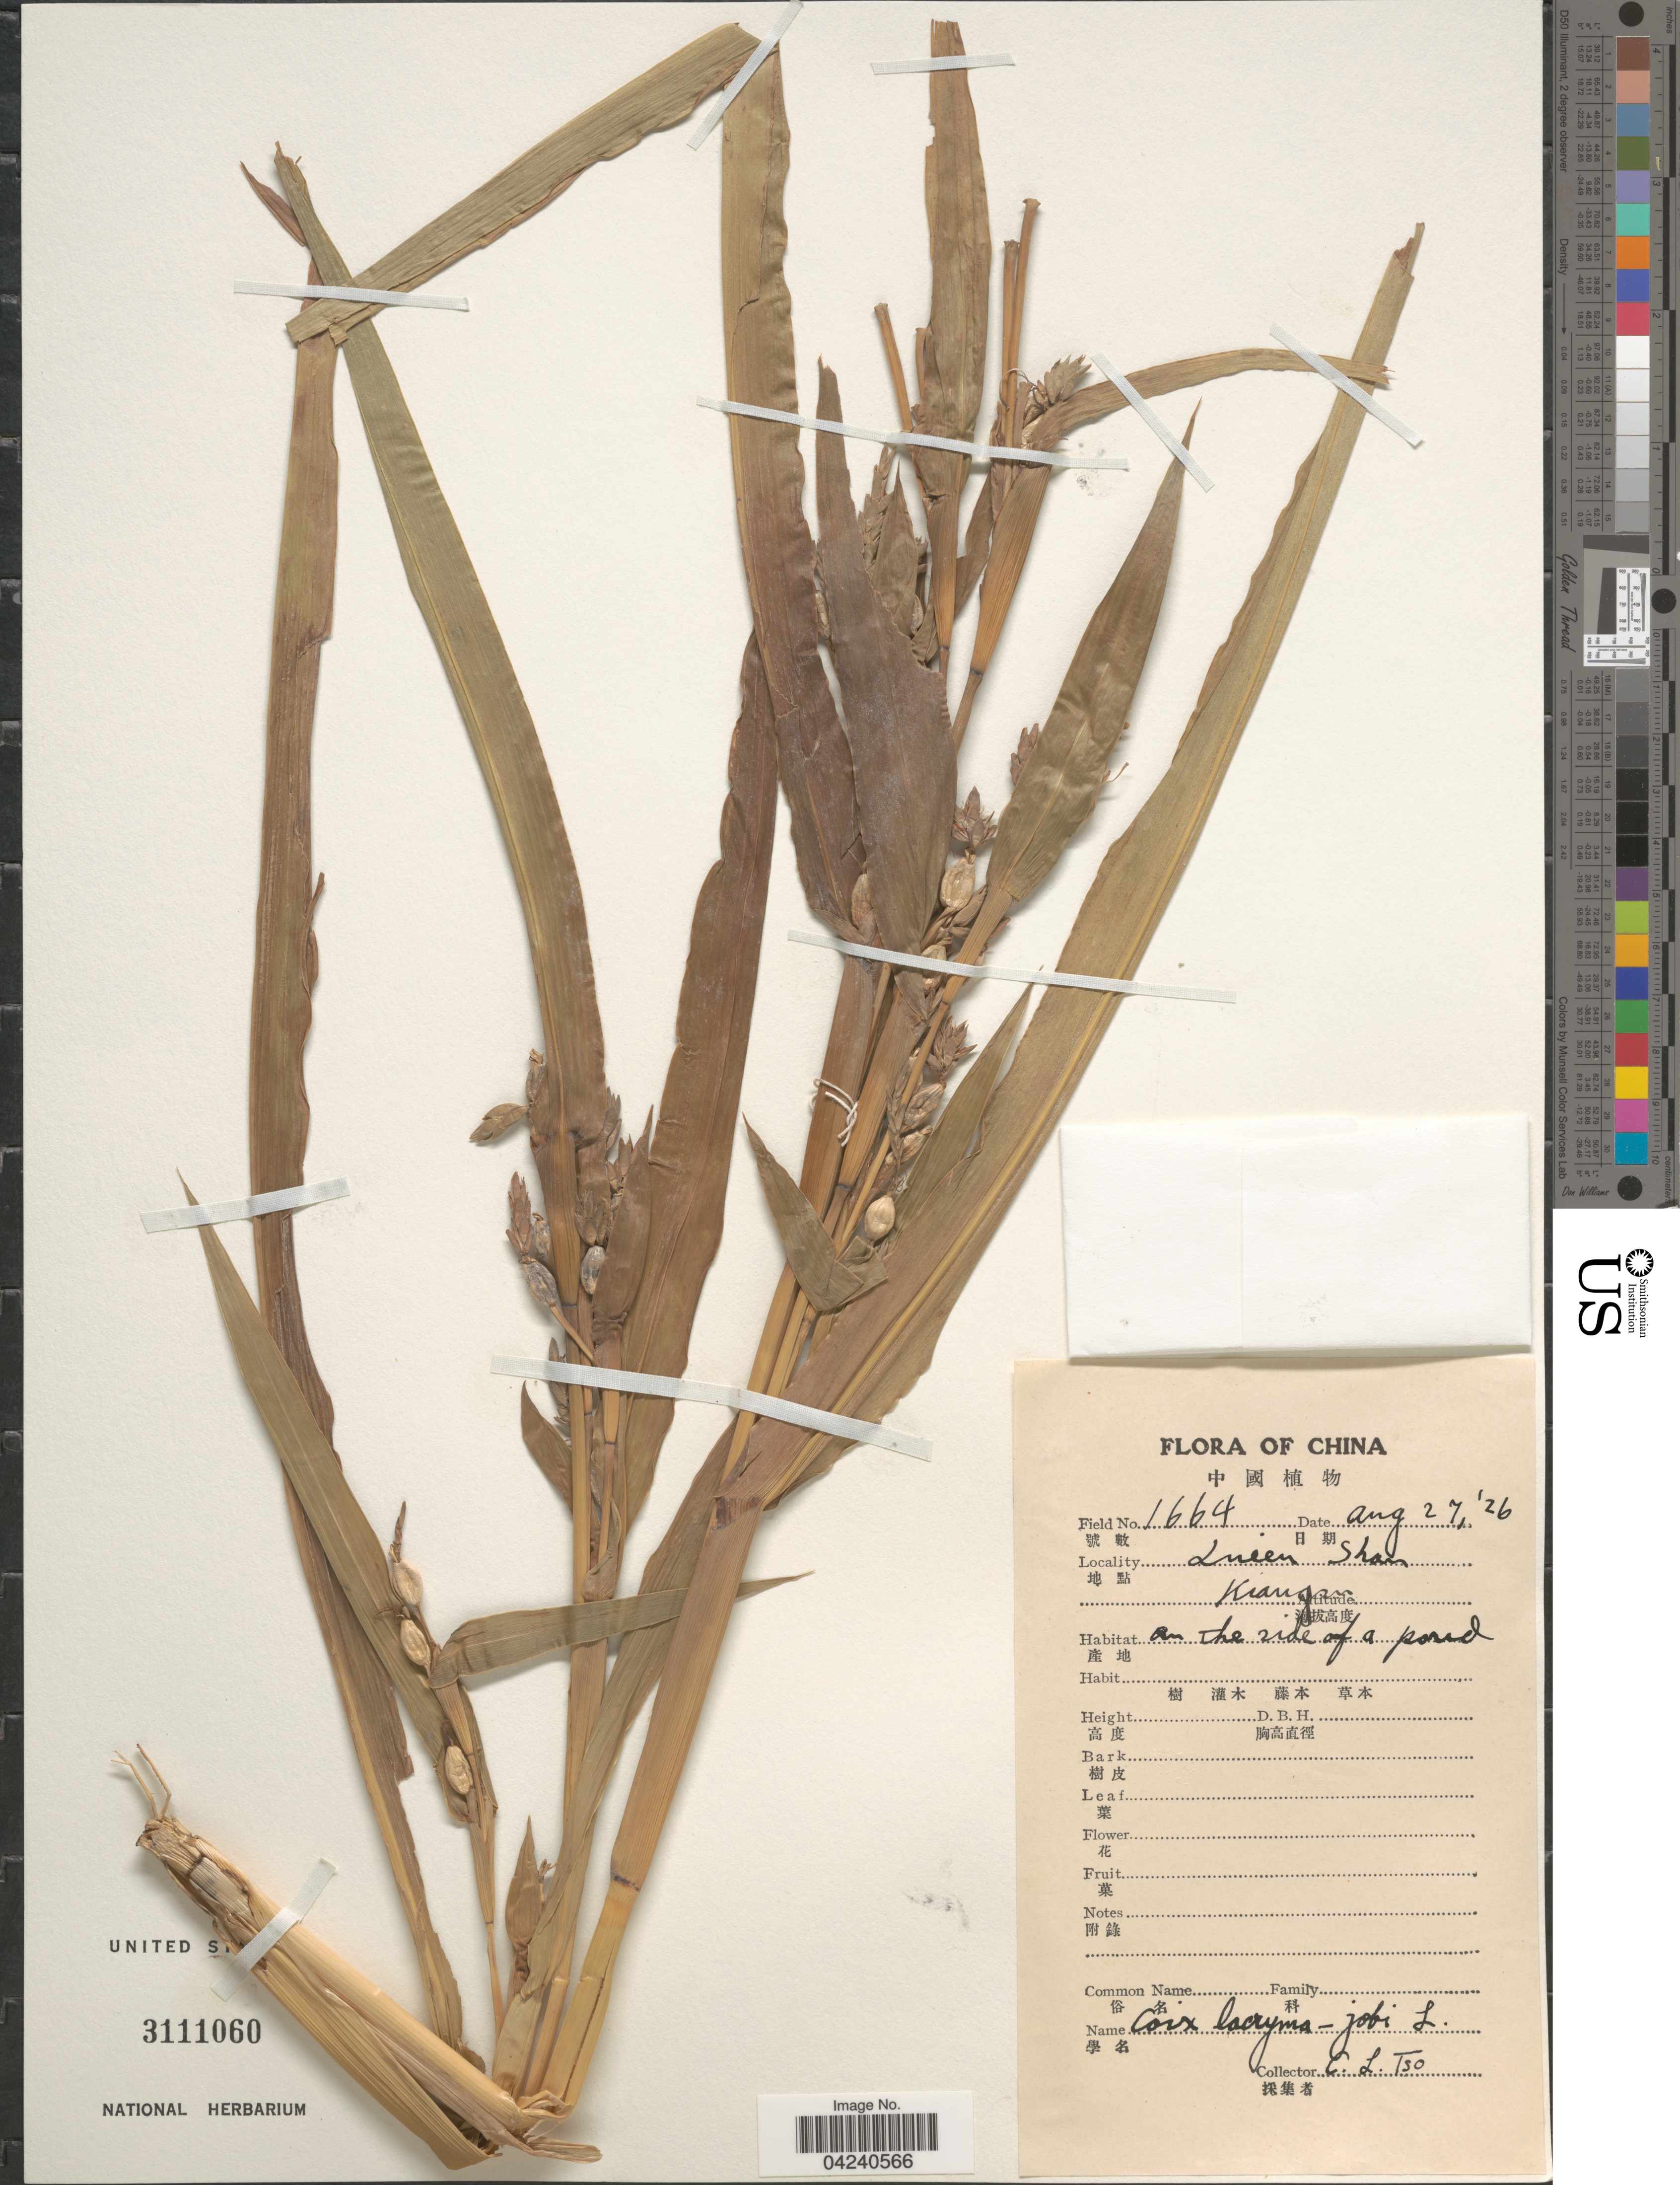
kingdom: Plantae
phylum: Tracheophyta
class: Liliopsida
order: Poales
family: Poaceae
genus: Coix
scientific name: Coix lacryma-jobi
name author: L.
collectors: C. Tso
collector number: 1664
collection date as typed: Transcribed d/m/y: 27/8/26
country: China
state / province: Jiangsu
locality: Luien Shan. Kiangsu.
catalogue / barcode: US 3111060